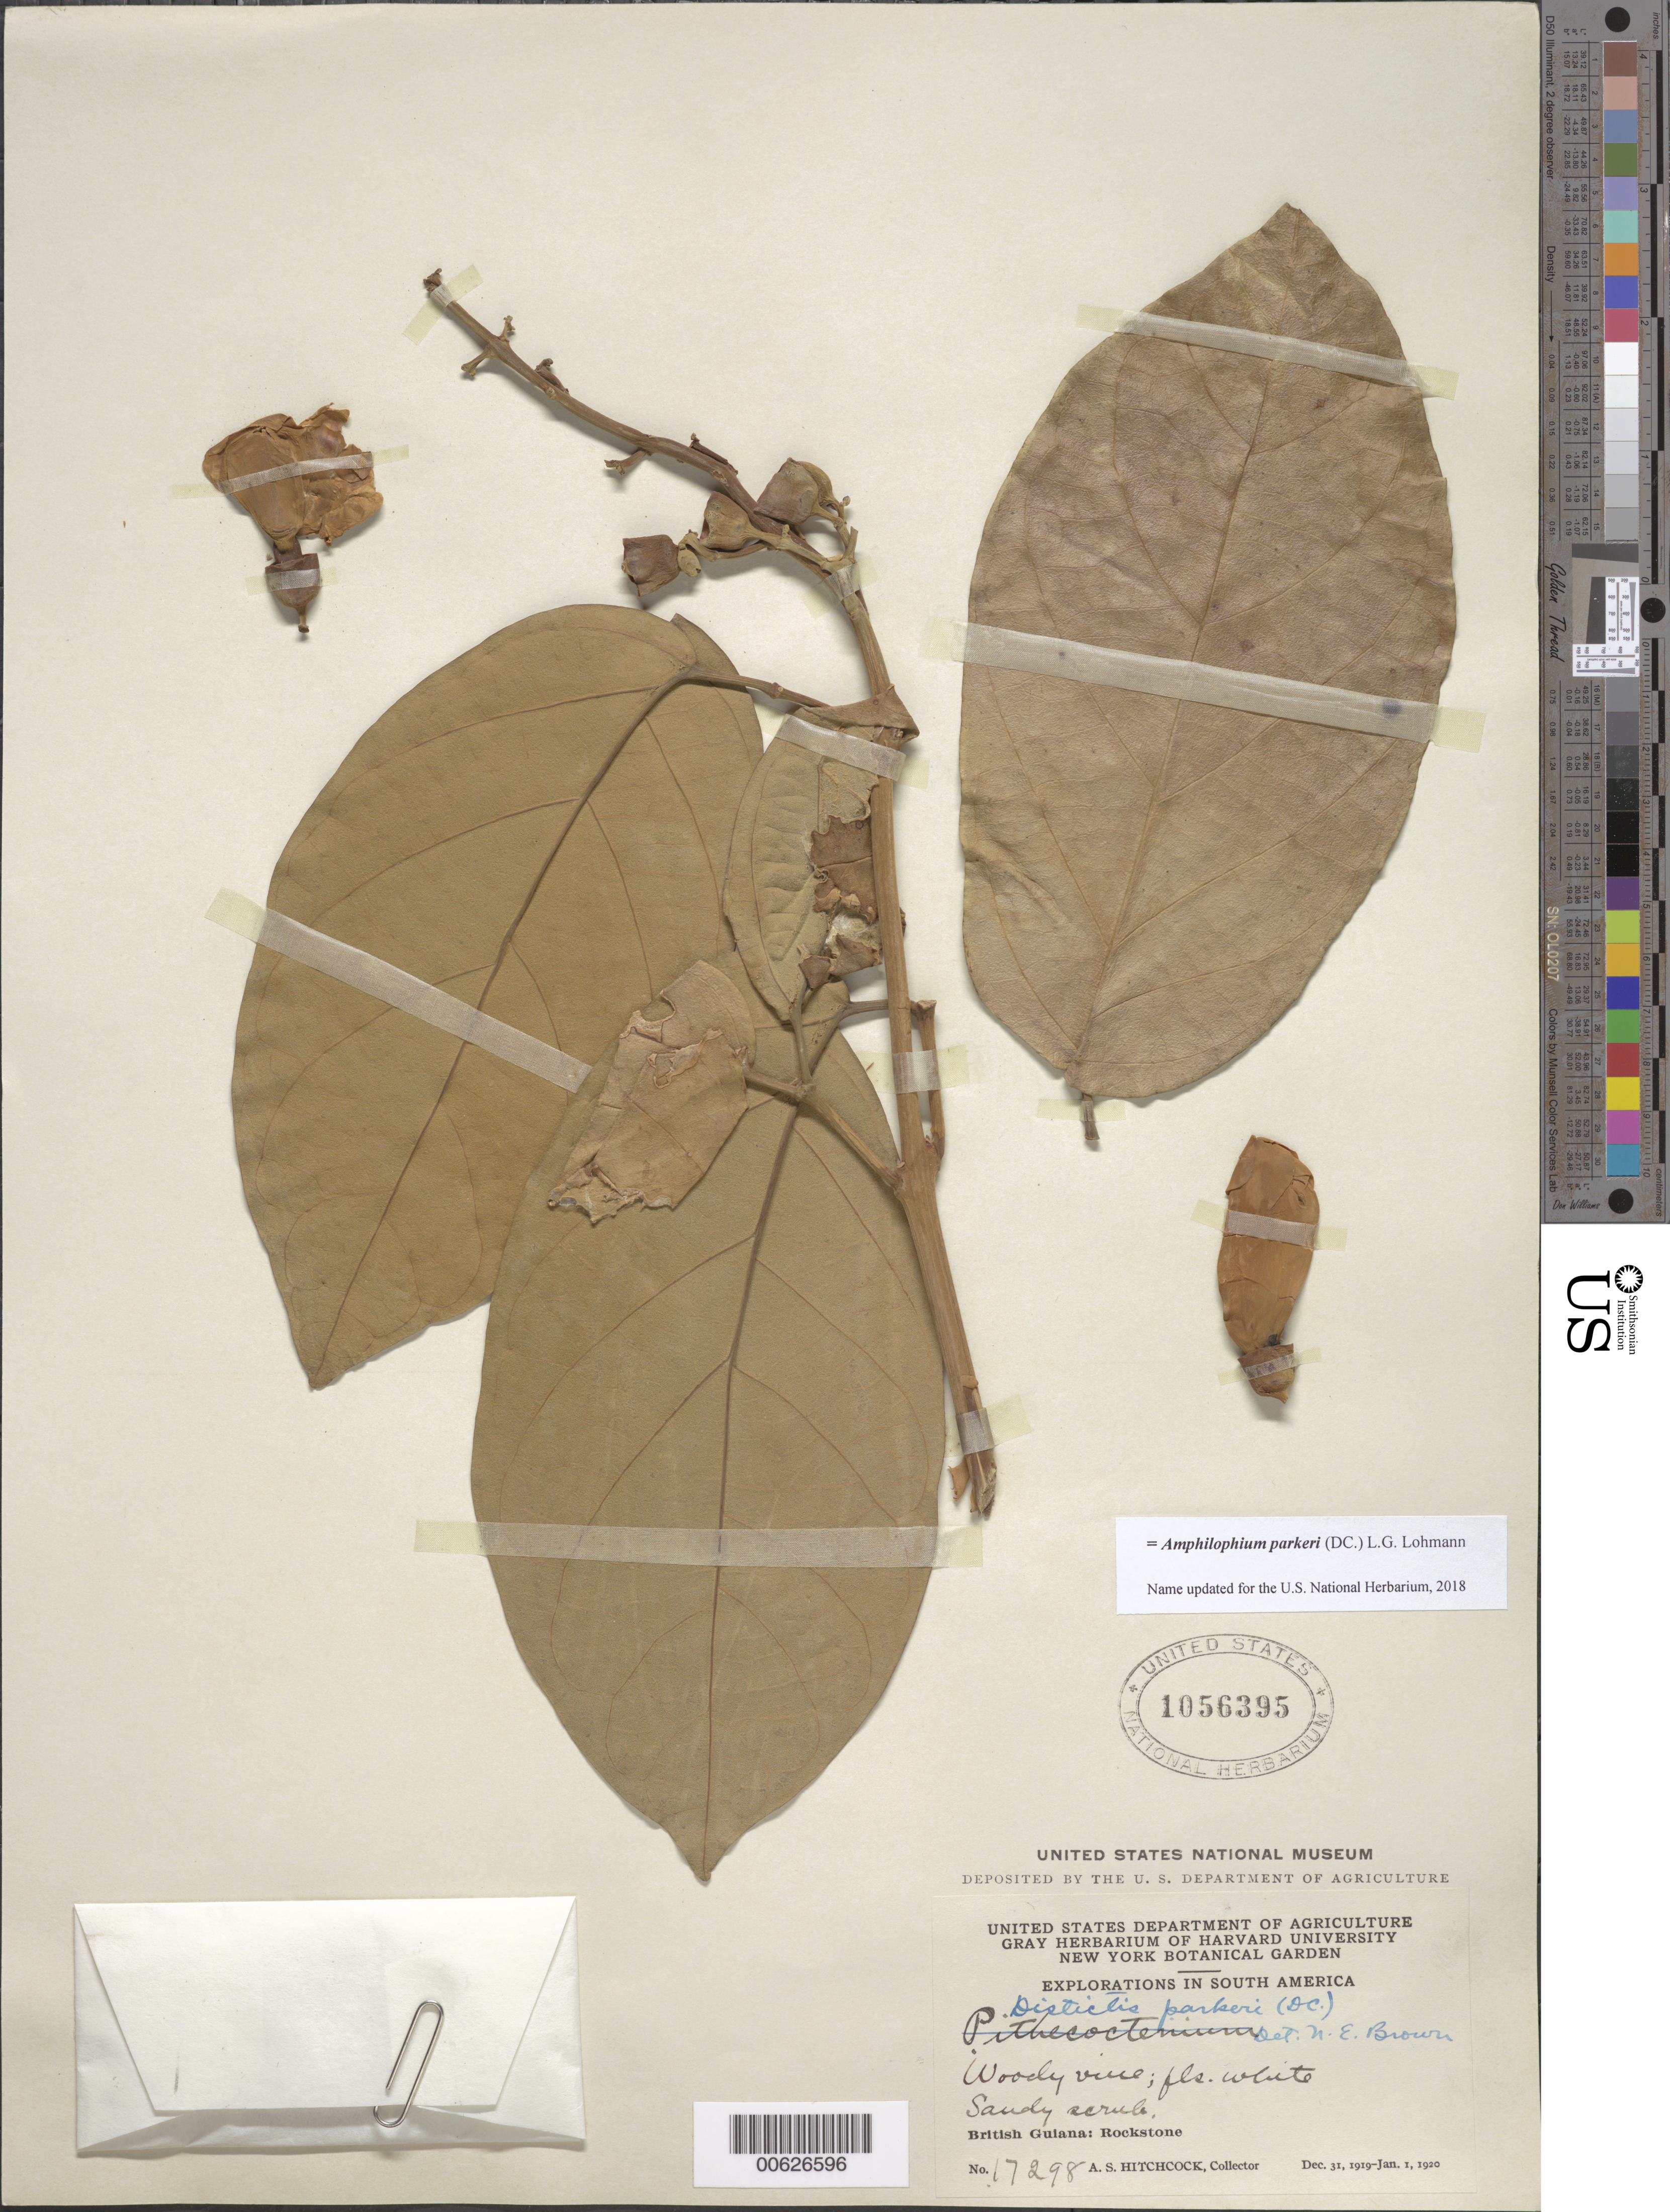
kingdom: Plantae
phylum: Tracheophyta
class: Magnoliopsida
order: Lamiales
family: Bignoniaceae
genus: Amphilophium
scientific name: Amphilophium parkeri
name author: (DC.) L.G. Lohmann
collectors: A. S. Hitchcock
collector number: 17298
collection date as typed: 31-Dec-19 to 1-Jan-20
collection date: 1919-12-31/1920-01-01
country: Guyana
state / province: U. Demerara-Berbice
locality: Rockstone, on the Essequibo River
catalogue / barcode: US 1056395